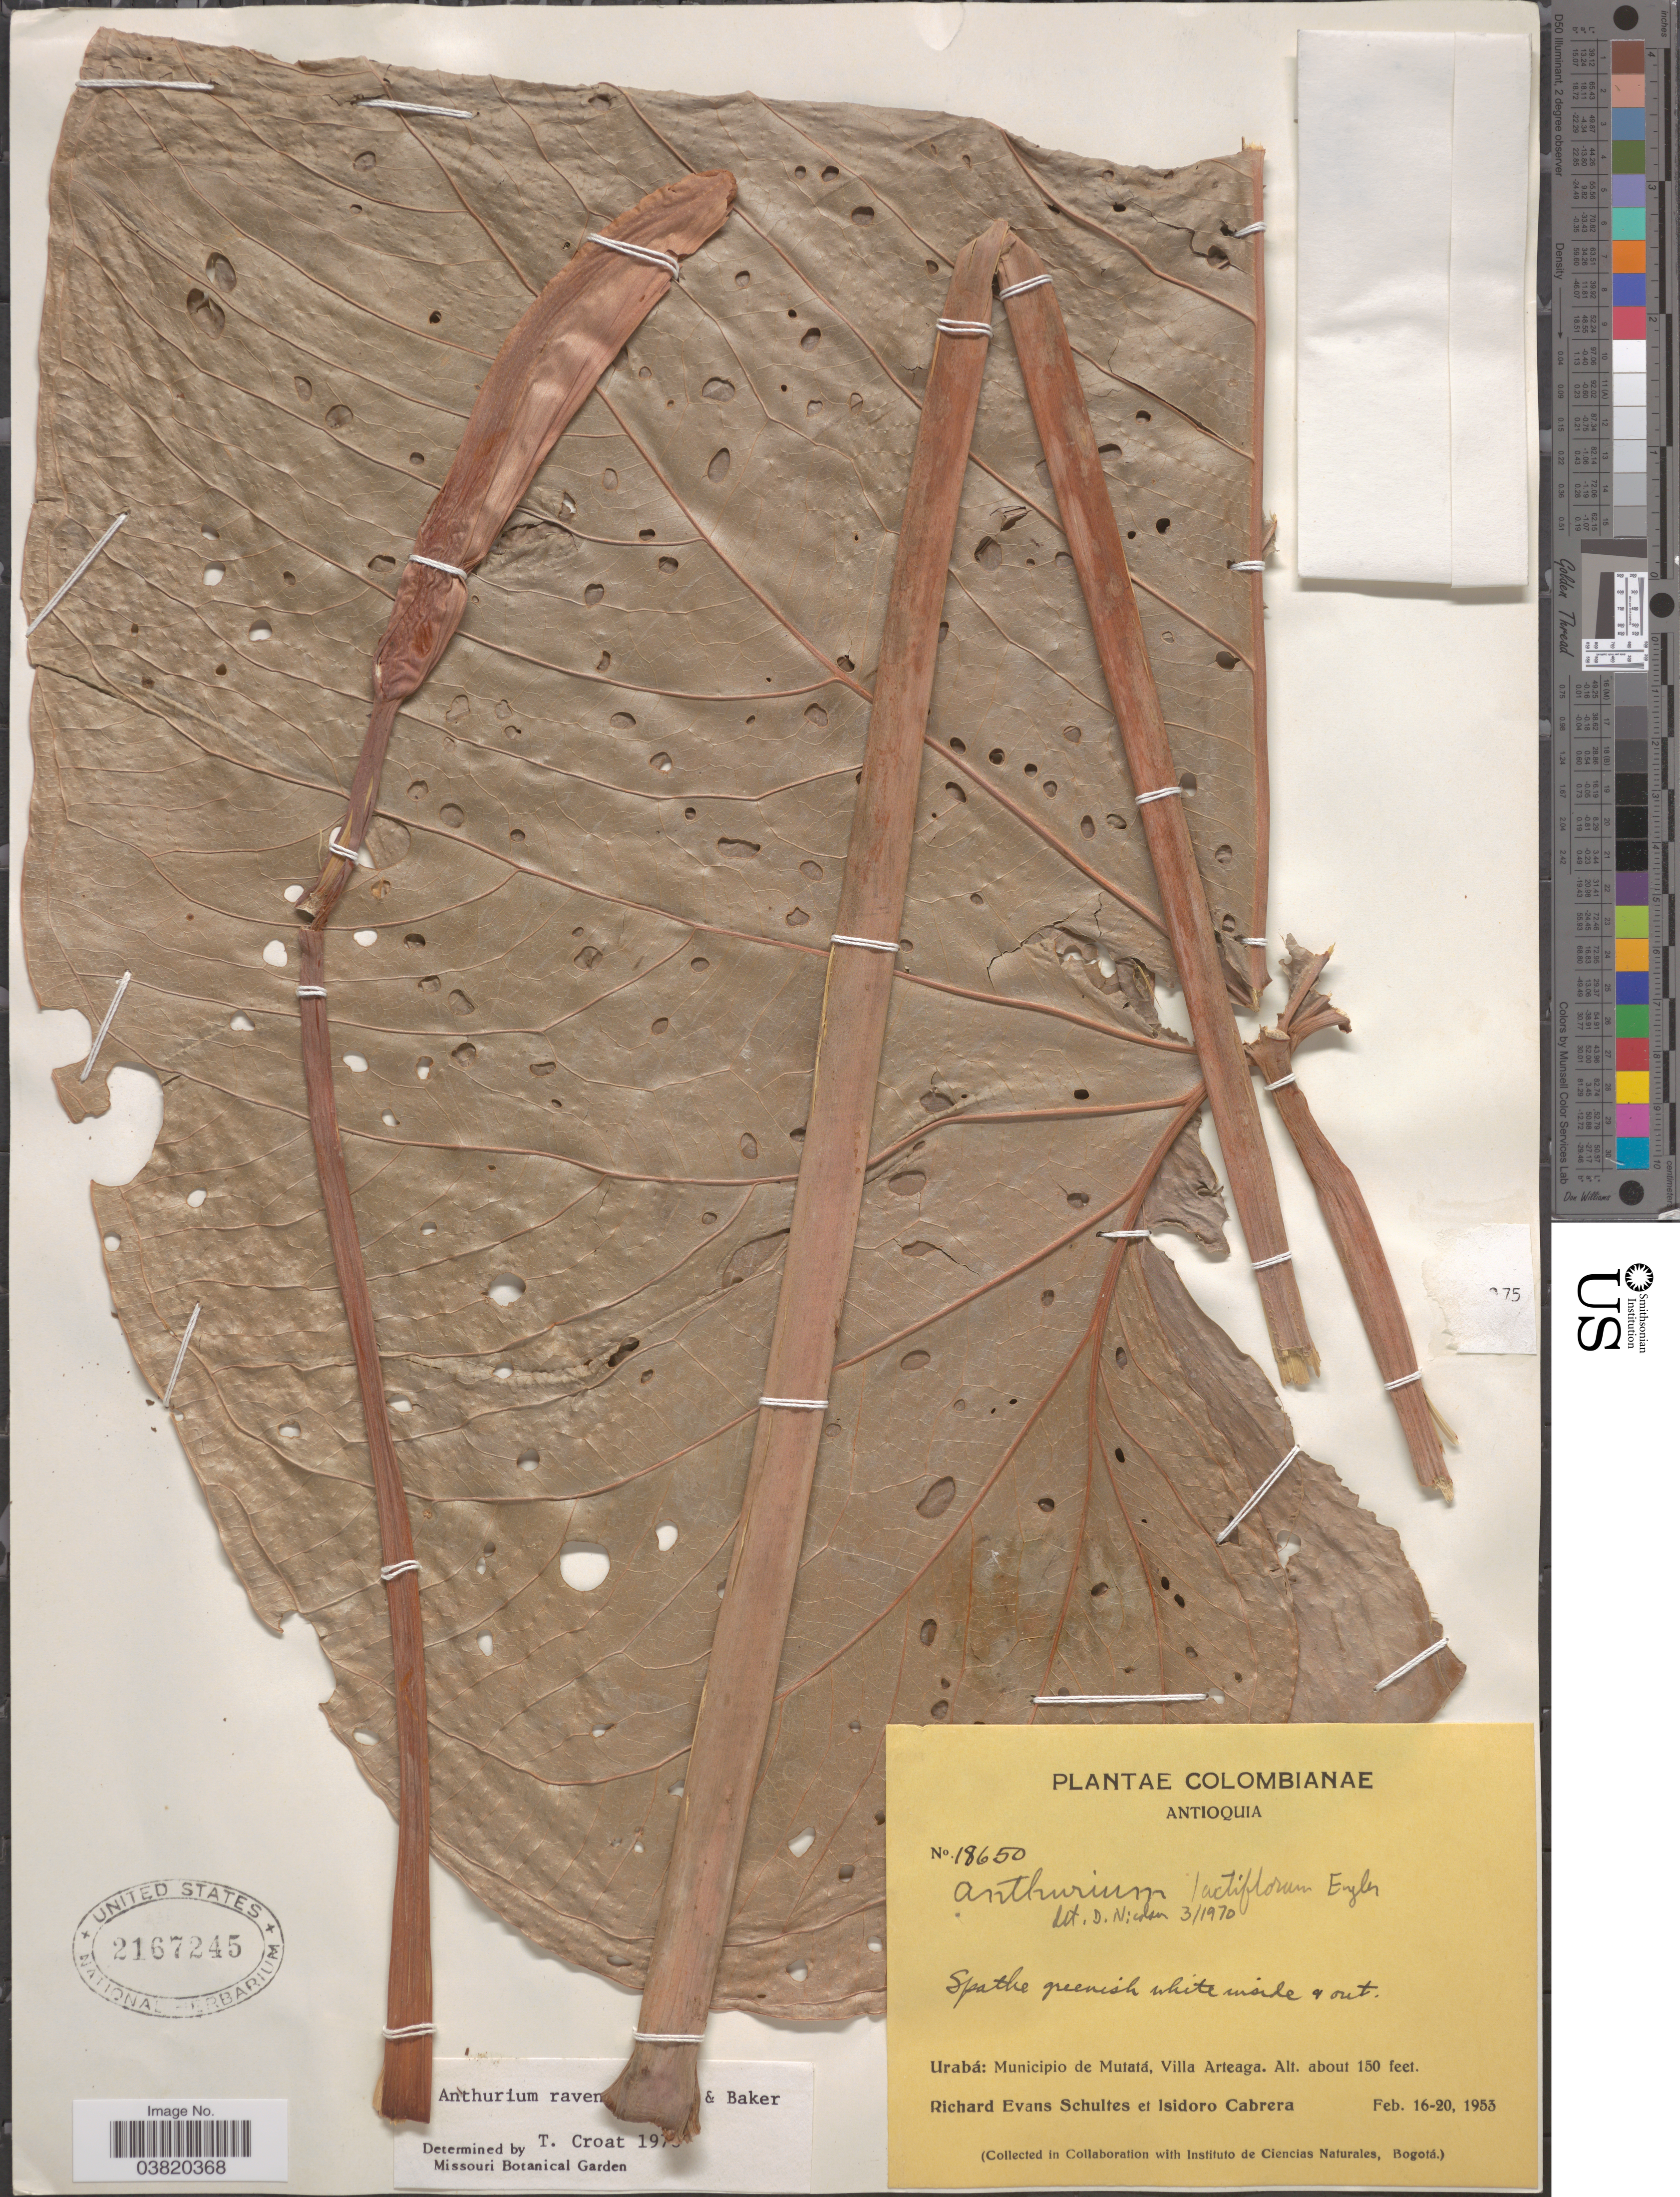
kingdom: Plantae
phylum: Tracheophyta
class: Liliopsida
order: Alismatales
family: Araceae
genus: Anthurium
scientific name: Anthurium ravenii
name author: Croat & R.A. Baker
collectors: R. E. Schultes & I. Cabrera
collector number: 18650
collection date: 1953-02-16/1953-02-20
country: Colombia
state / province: Antioquia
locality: Urabá: Municipio de Mutatá, Villa Arteaga.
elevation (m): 46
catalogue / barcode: US 2167245